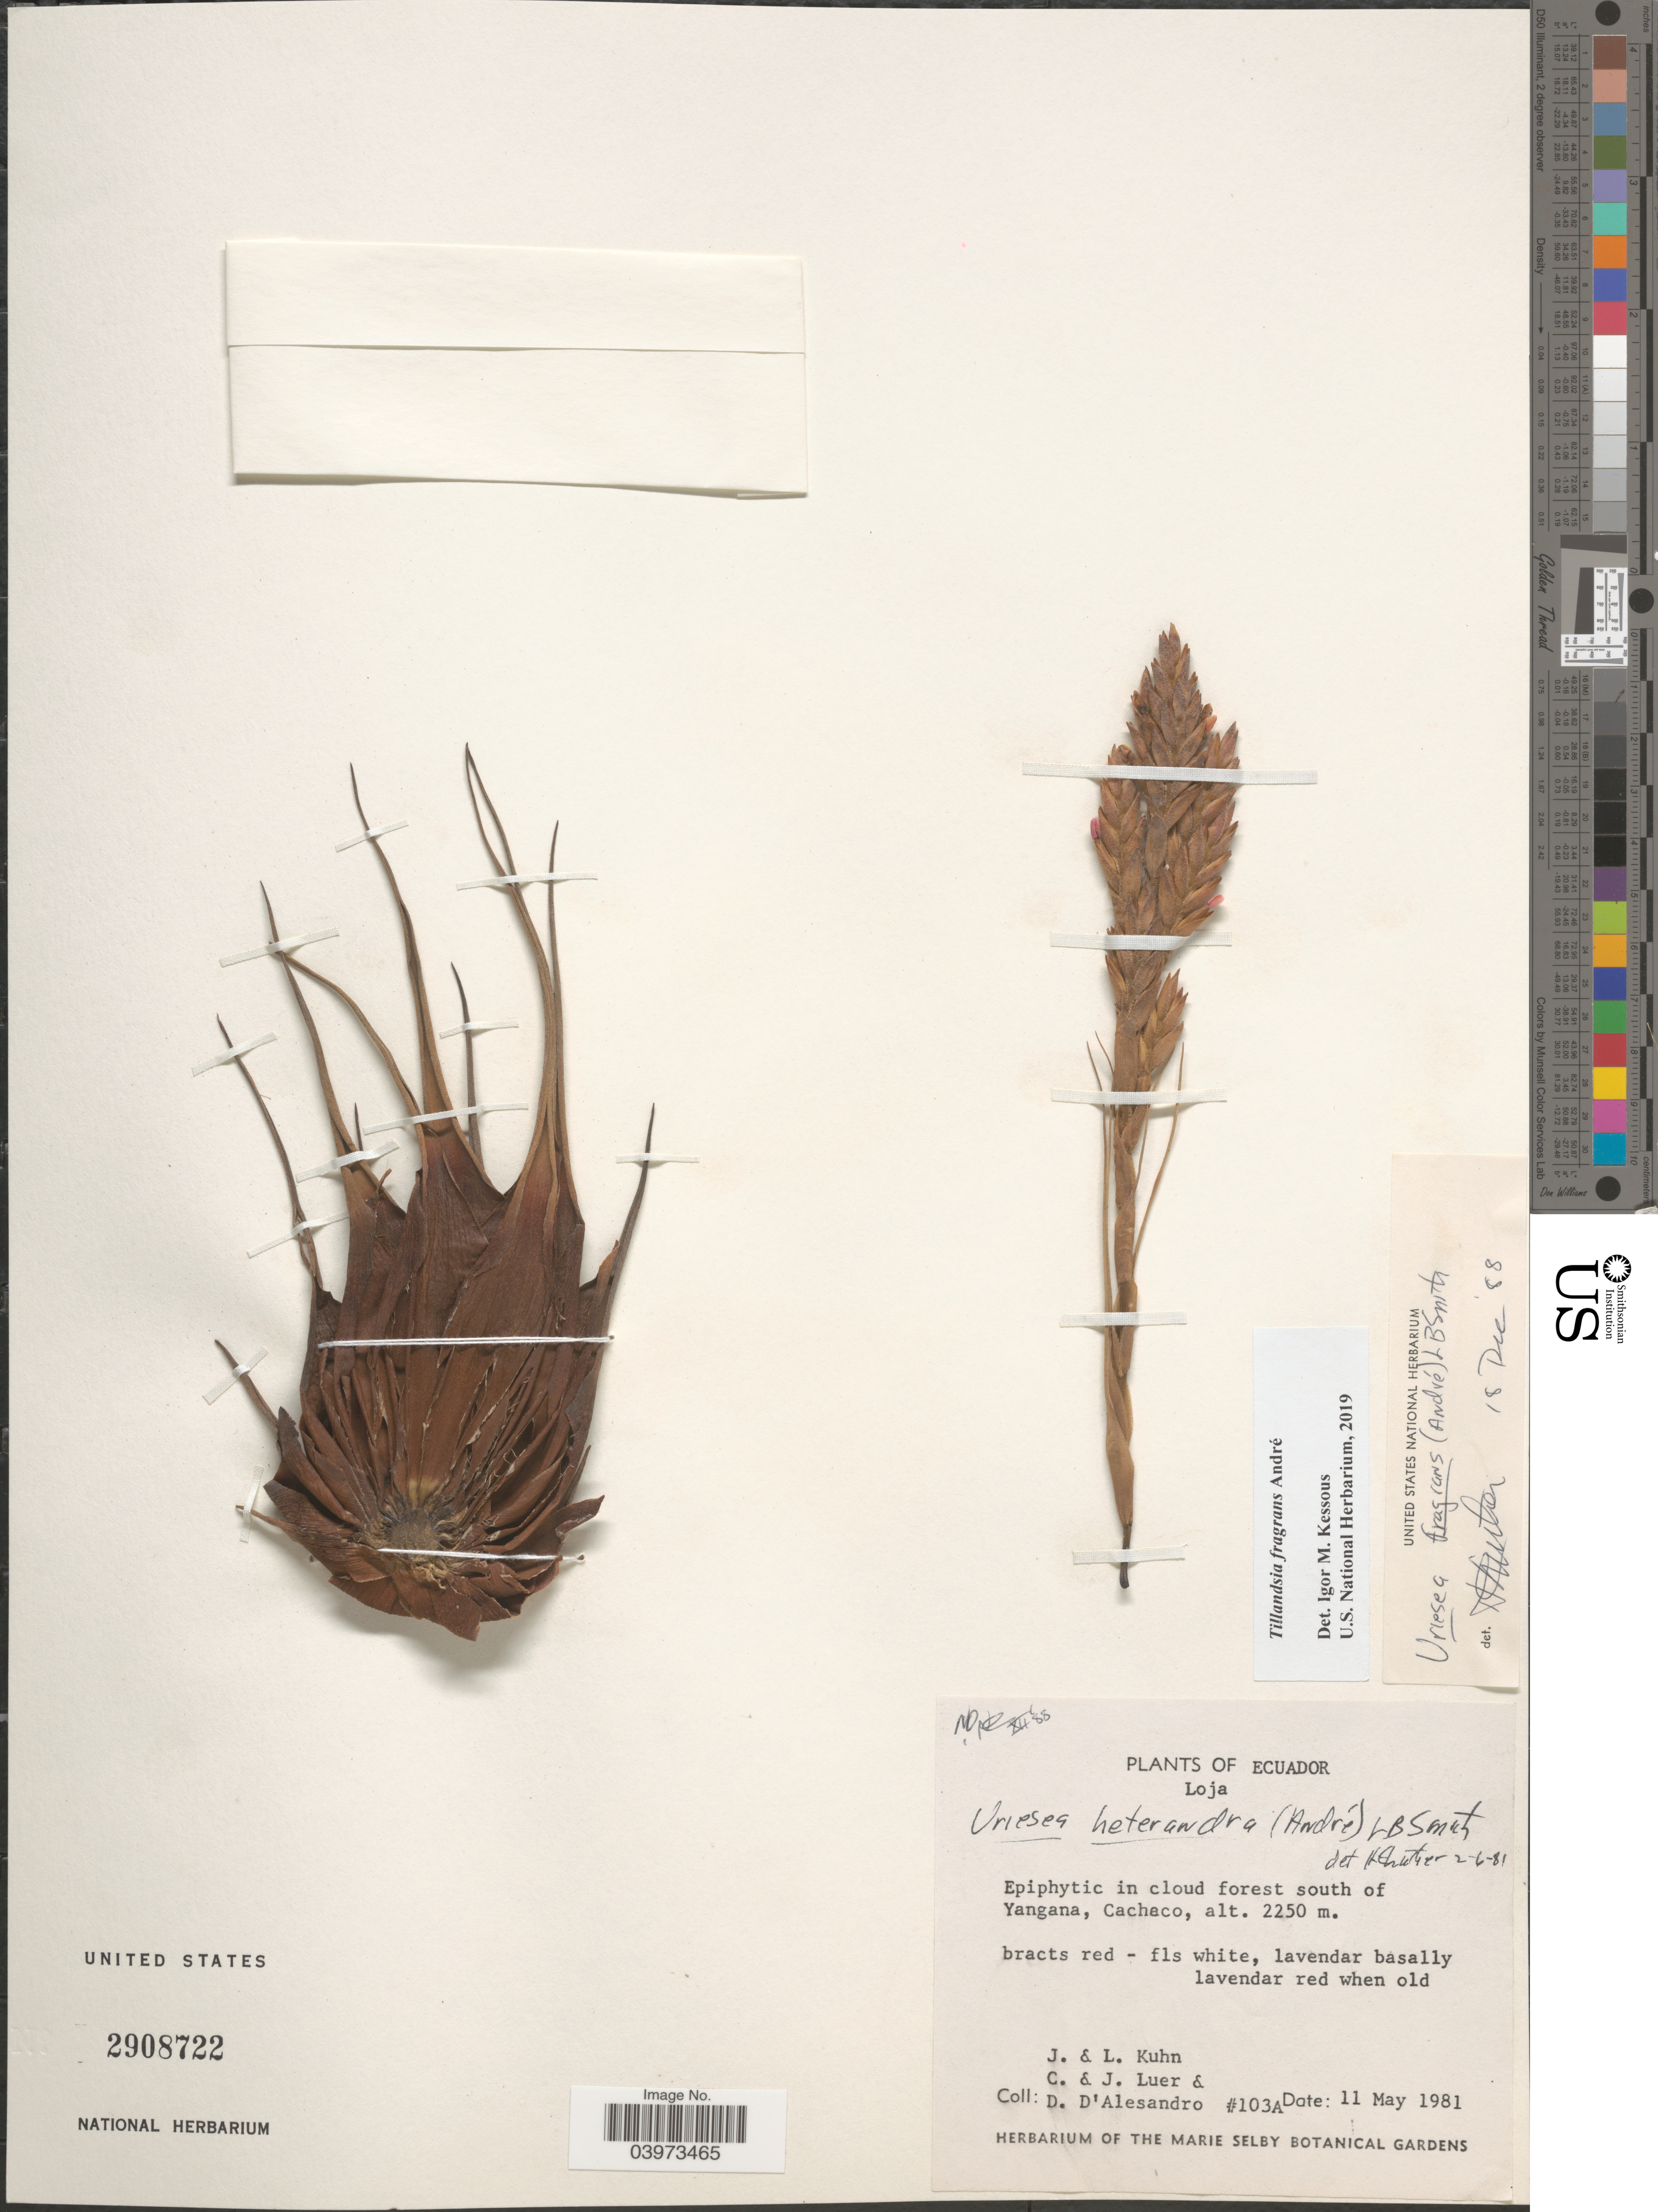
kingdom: Plantae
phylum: Tracheophyta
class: Liliopsida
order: Poales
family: Bromeliaceae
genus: Tillandsia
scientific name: Tillandsia fragrans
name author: André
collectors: J. A. Kuhn, L. Kuhn, C. Luer & J. P. Luer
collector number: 103A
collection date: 1981-05-11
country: Ecuador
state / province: Loja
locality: Epiphytic in cloud forest south of Yangana, Cachaco.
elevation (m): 2250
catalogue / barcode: US 2908722